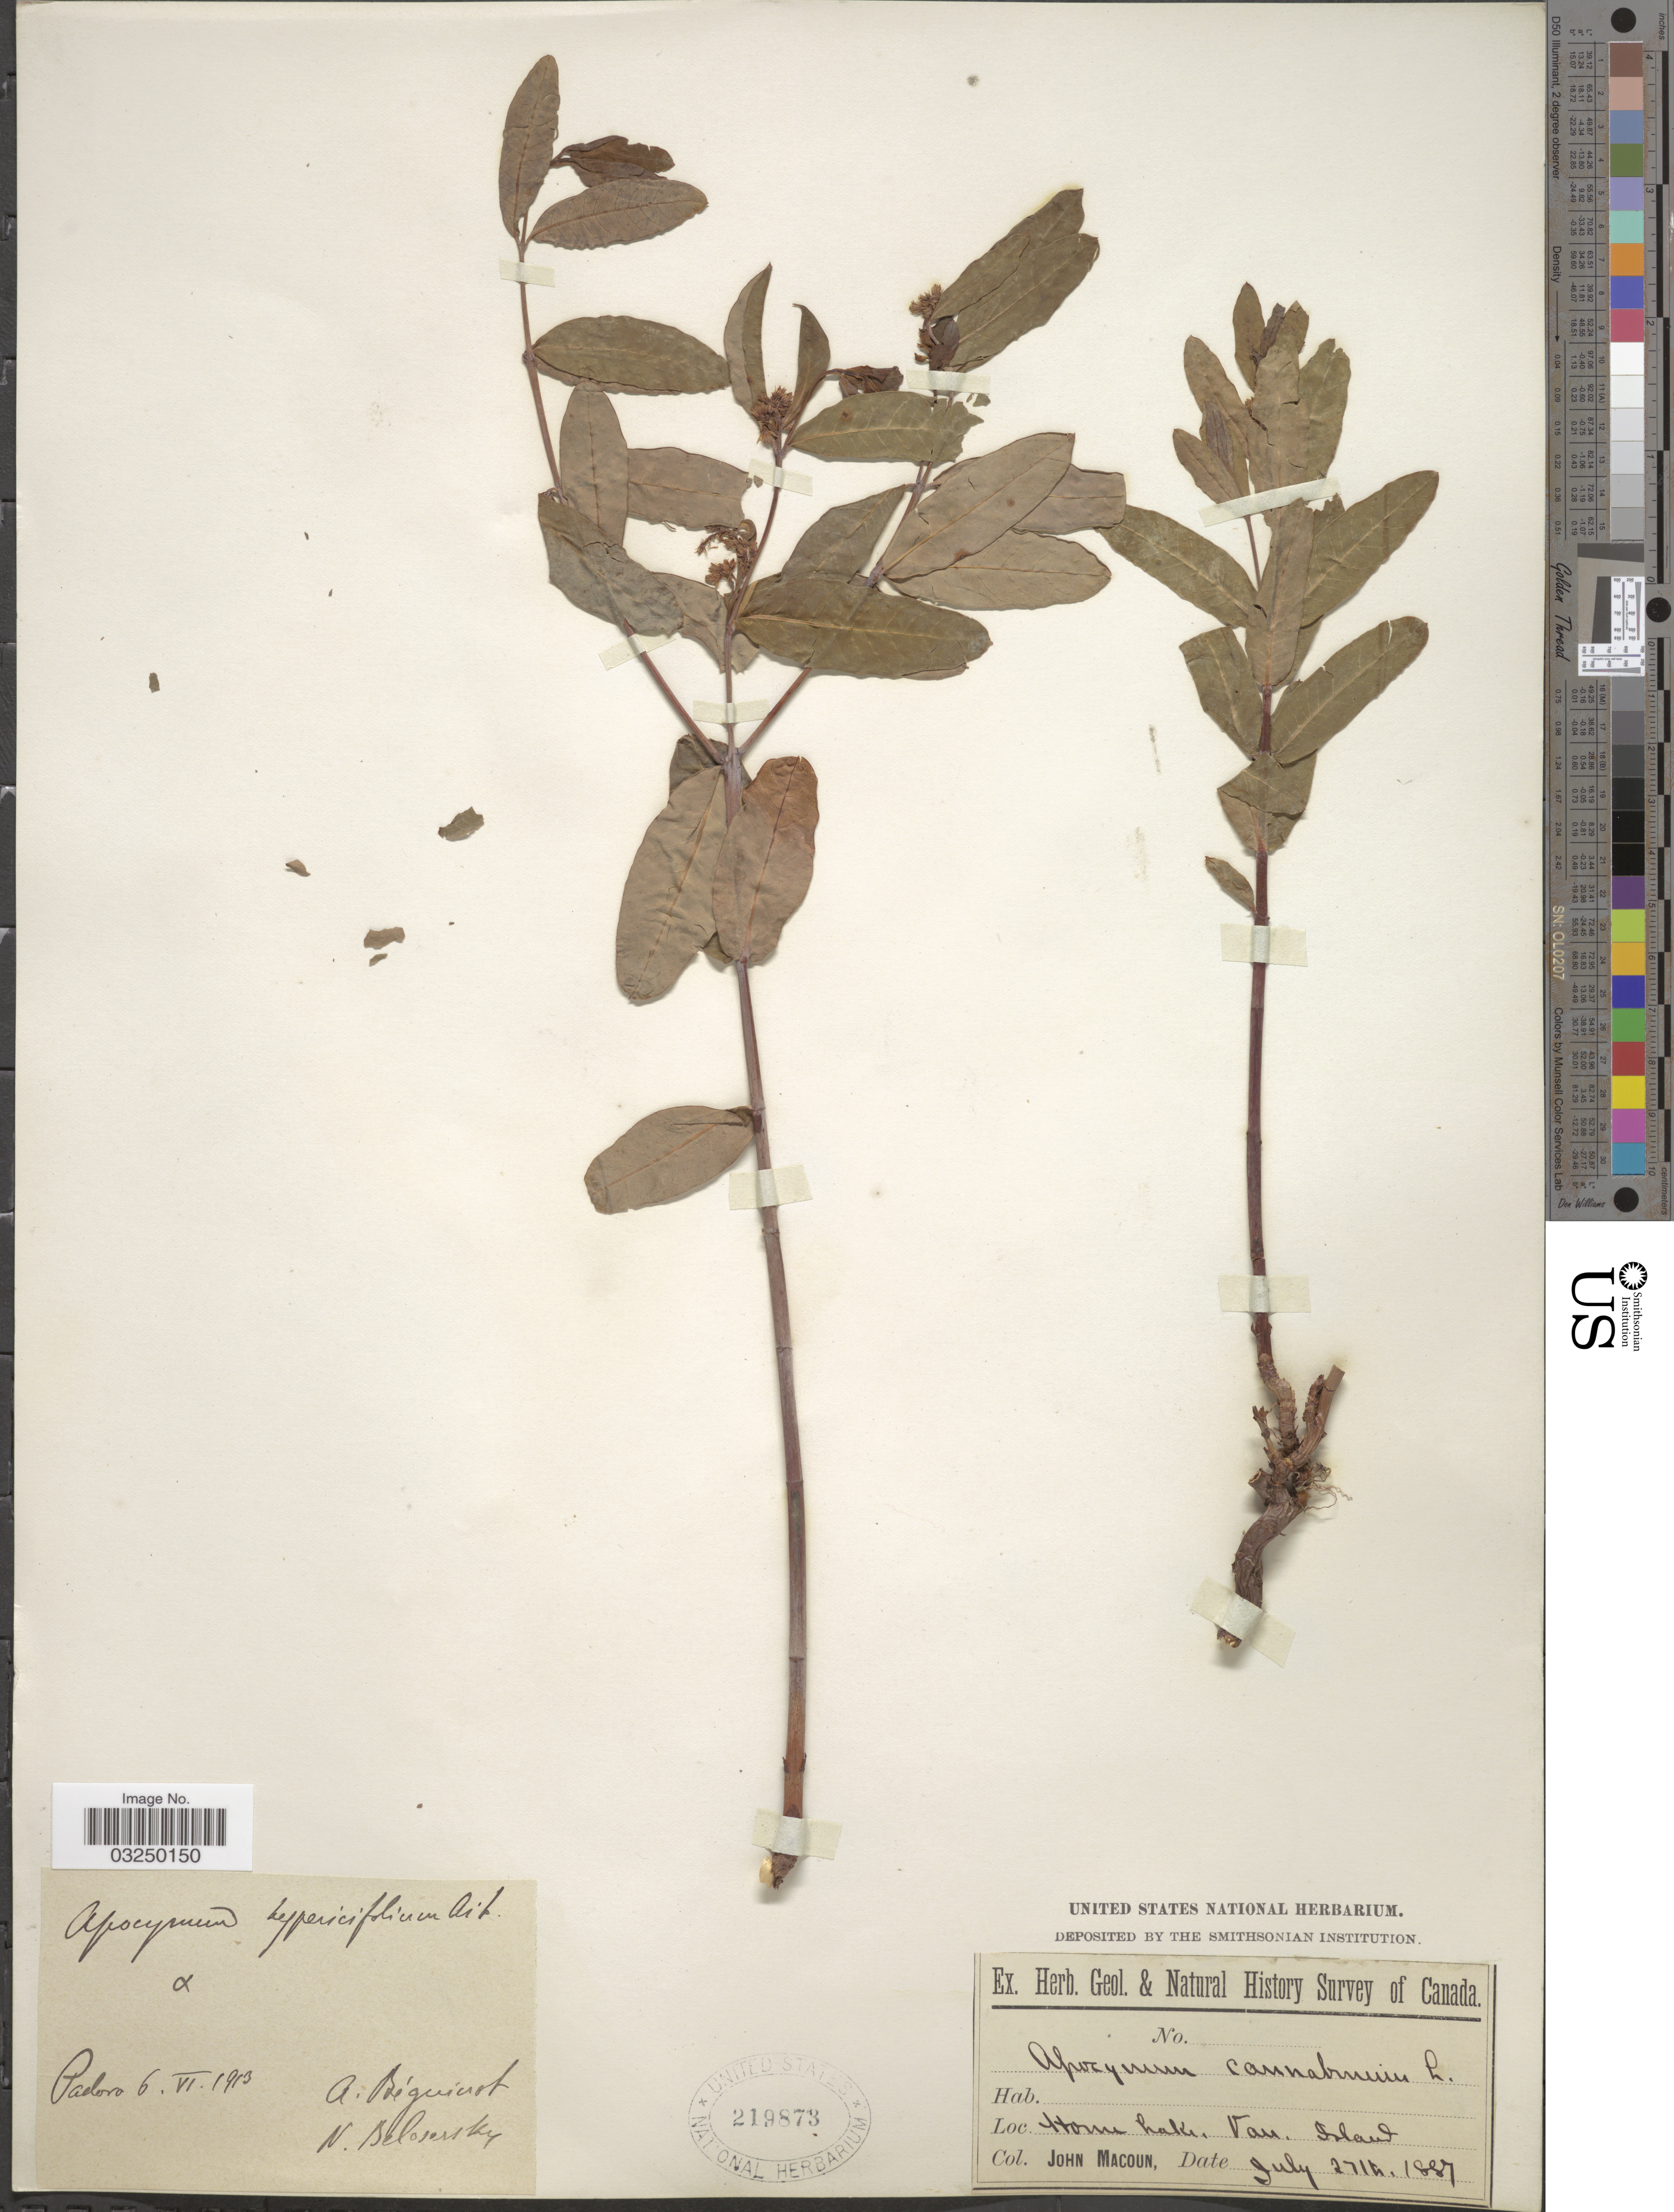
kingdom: Plantae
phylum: Tracheophyta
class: Magnoliopsida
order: Gentianales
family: Apocynaceae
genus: Apocynum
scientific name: Apocynum sibiricum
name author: Jacq.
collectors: J. Macoun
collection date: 1887-07-27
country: Canada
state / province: British Columbia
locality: Horne Lake, Van. Island.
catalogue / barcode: US 219873